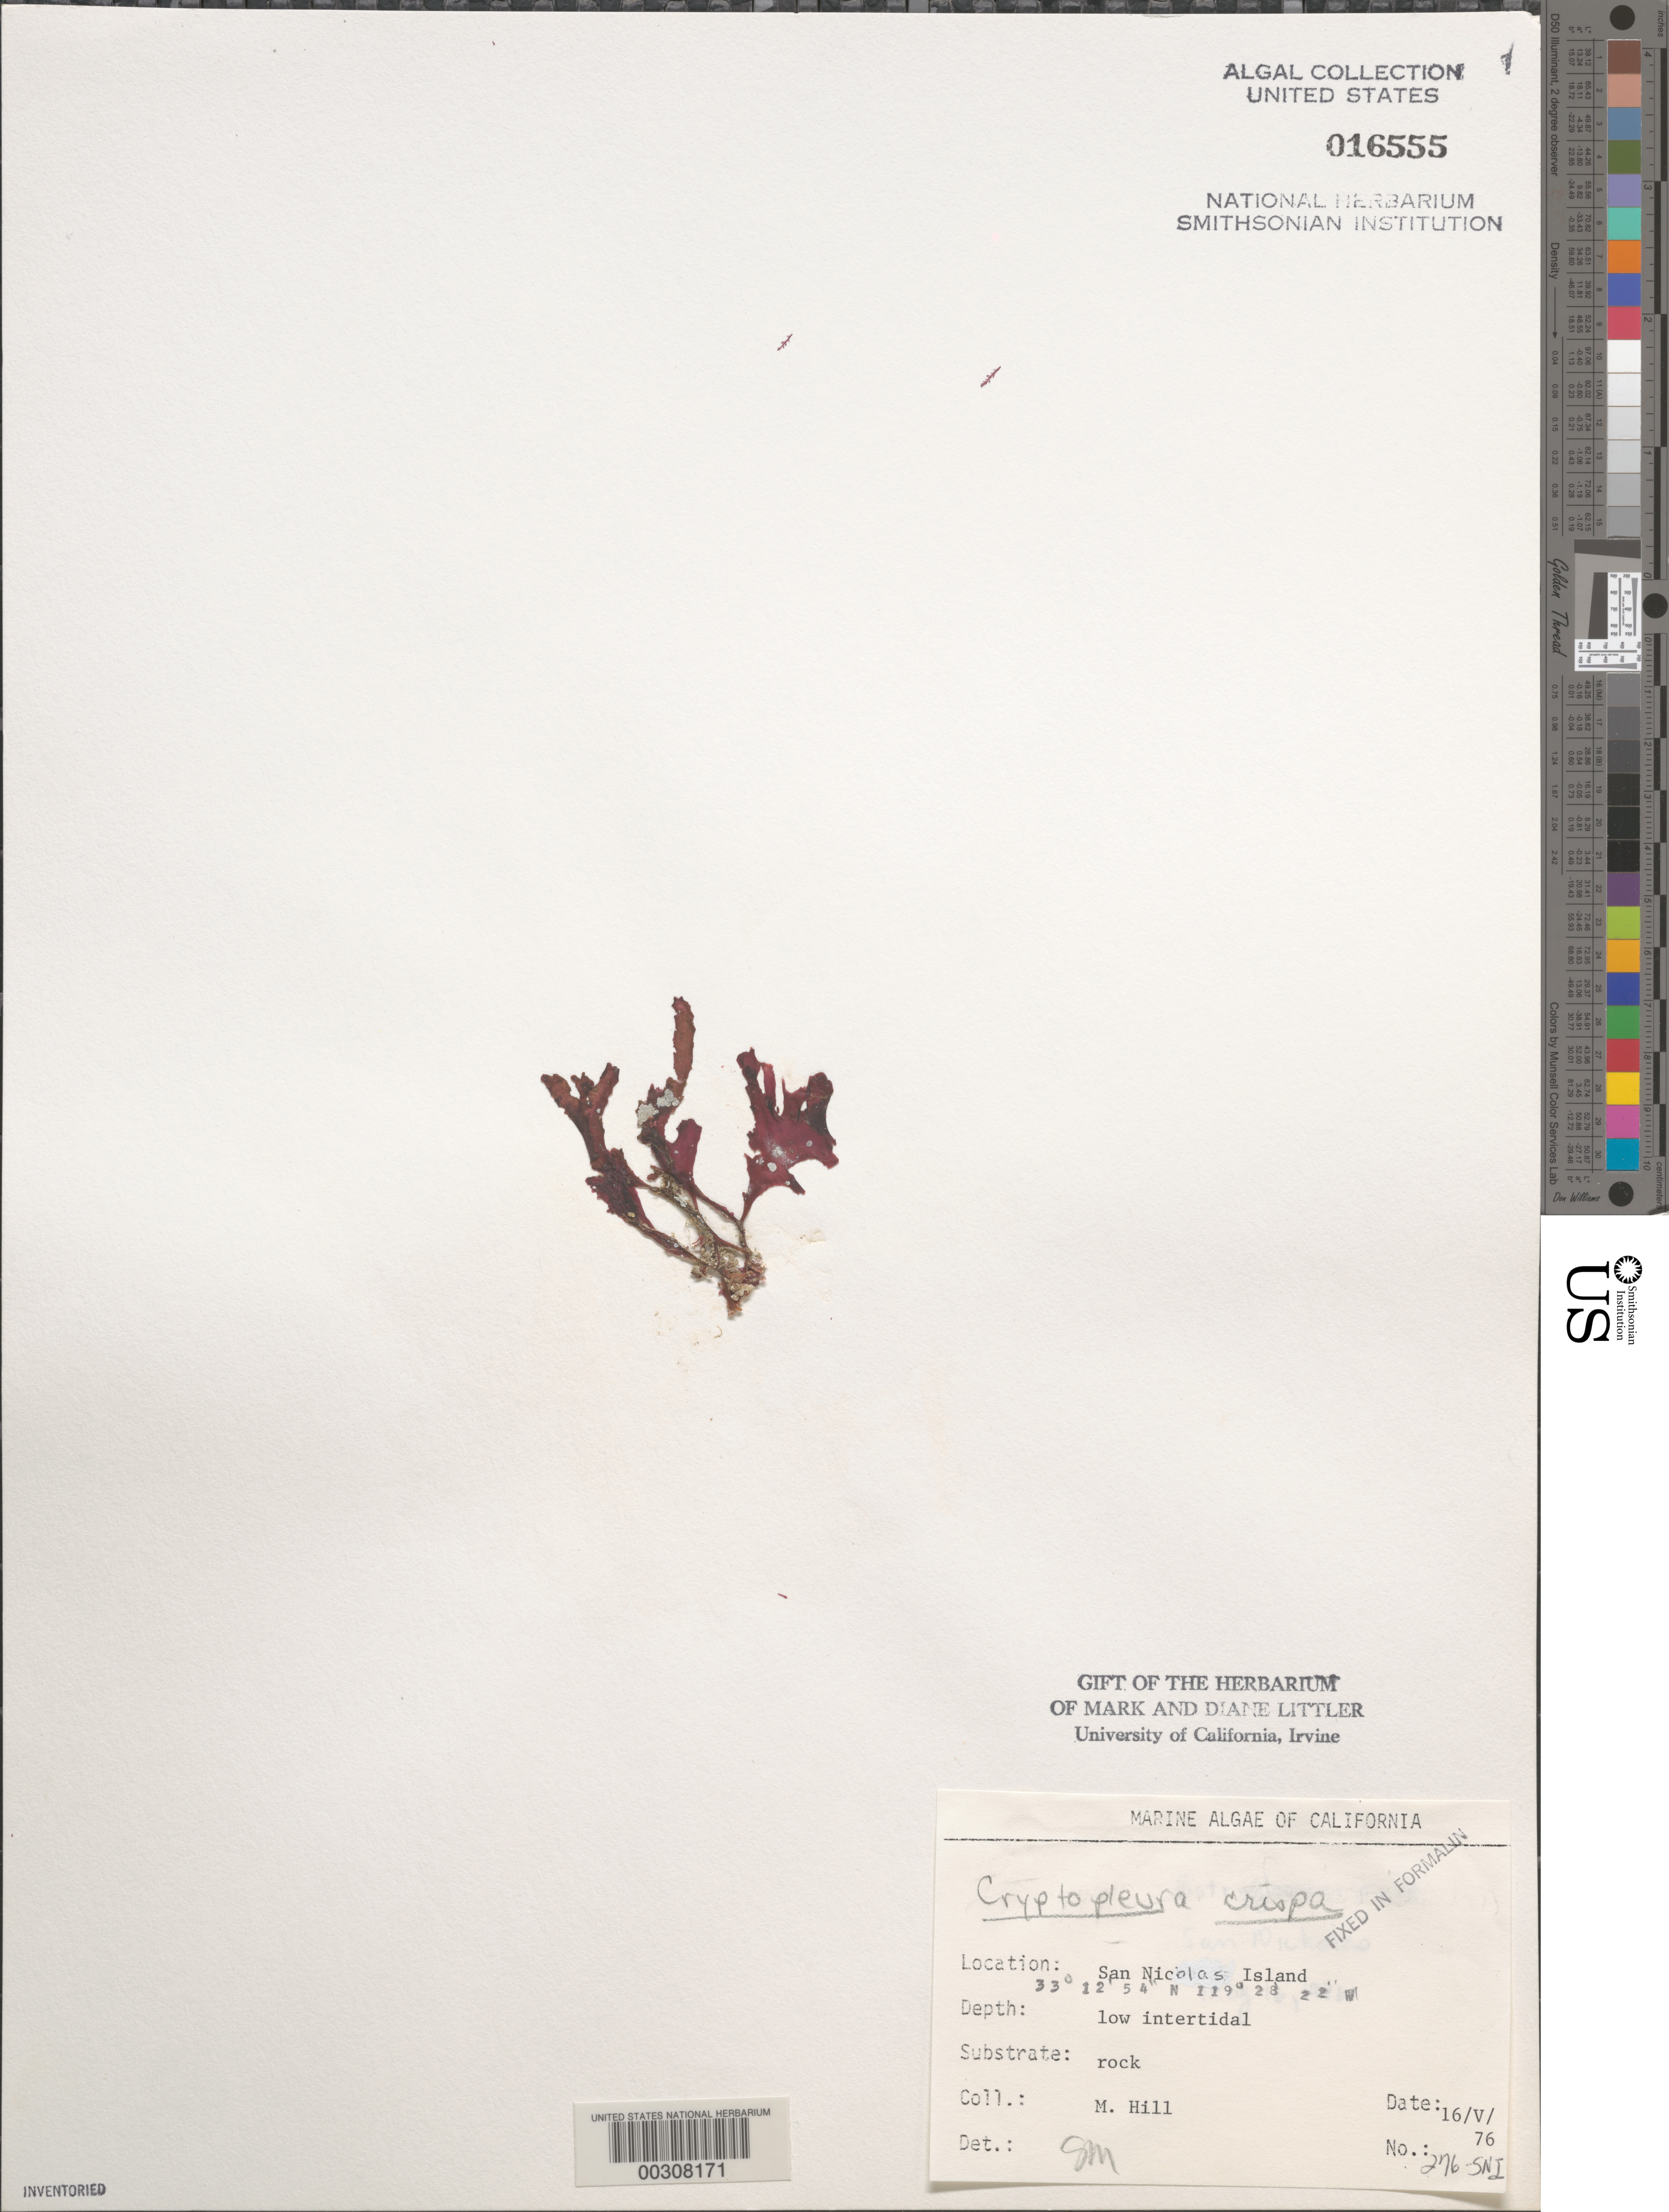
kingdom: Plantae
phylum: Rhodophyta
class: Florideophyceae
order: Ceramiales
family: Delesseriaceae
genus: Cryptopleura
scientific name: Cryptopleura crispa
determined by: Murray, S. N.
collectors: M. Hill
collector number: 276-sni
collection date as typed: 16 May 1976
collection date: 1976-05-16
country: United States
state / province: California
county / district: Ventura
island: San Nicolas Island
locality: Dutch Harbor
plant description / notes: BLM-SOCALBIGHT Rocky Intertidal Survey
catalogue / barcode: US 16555